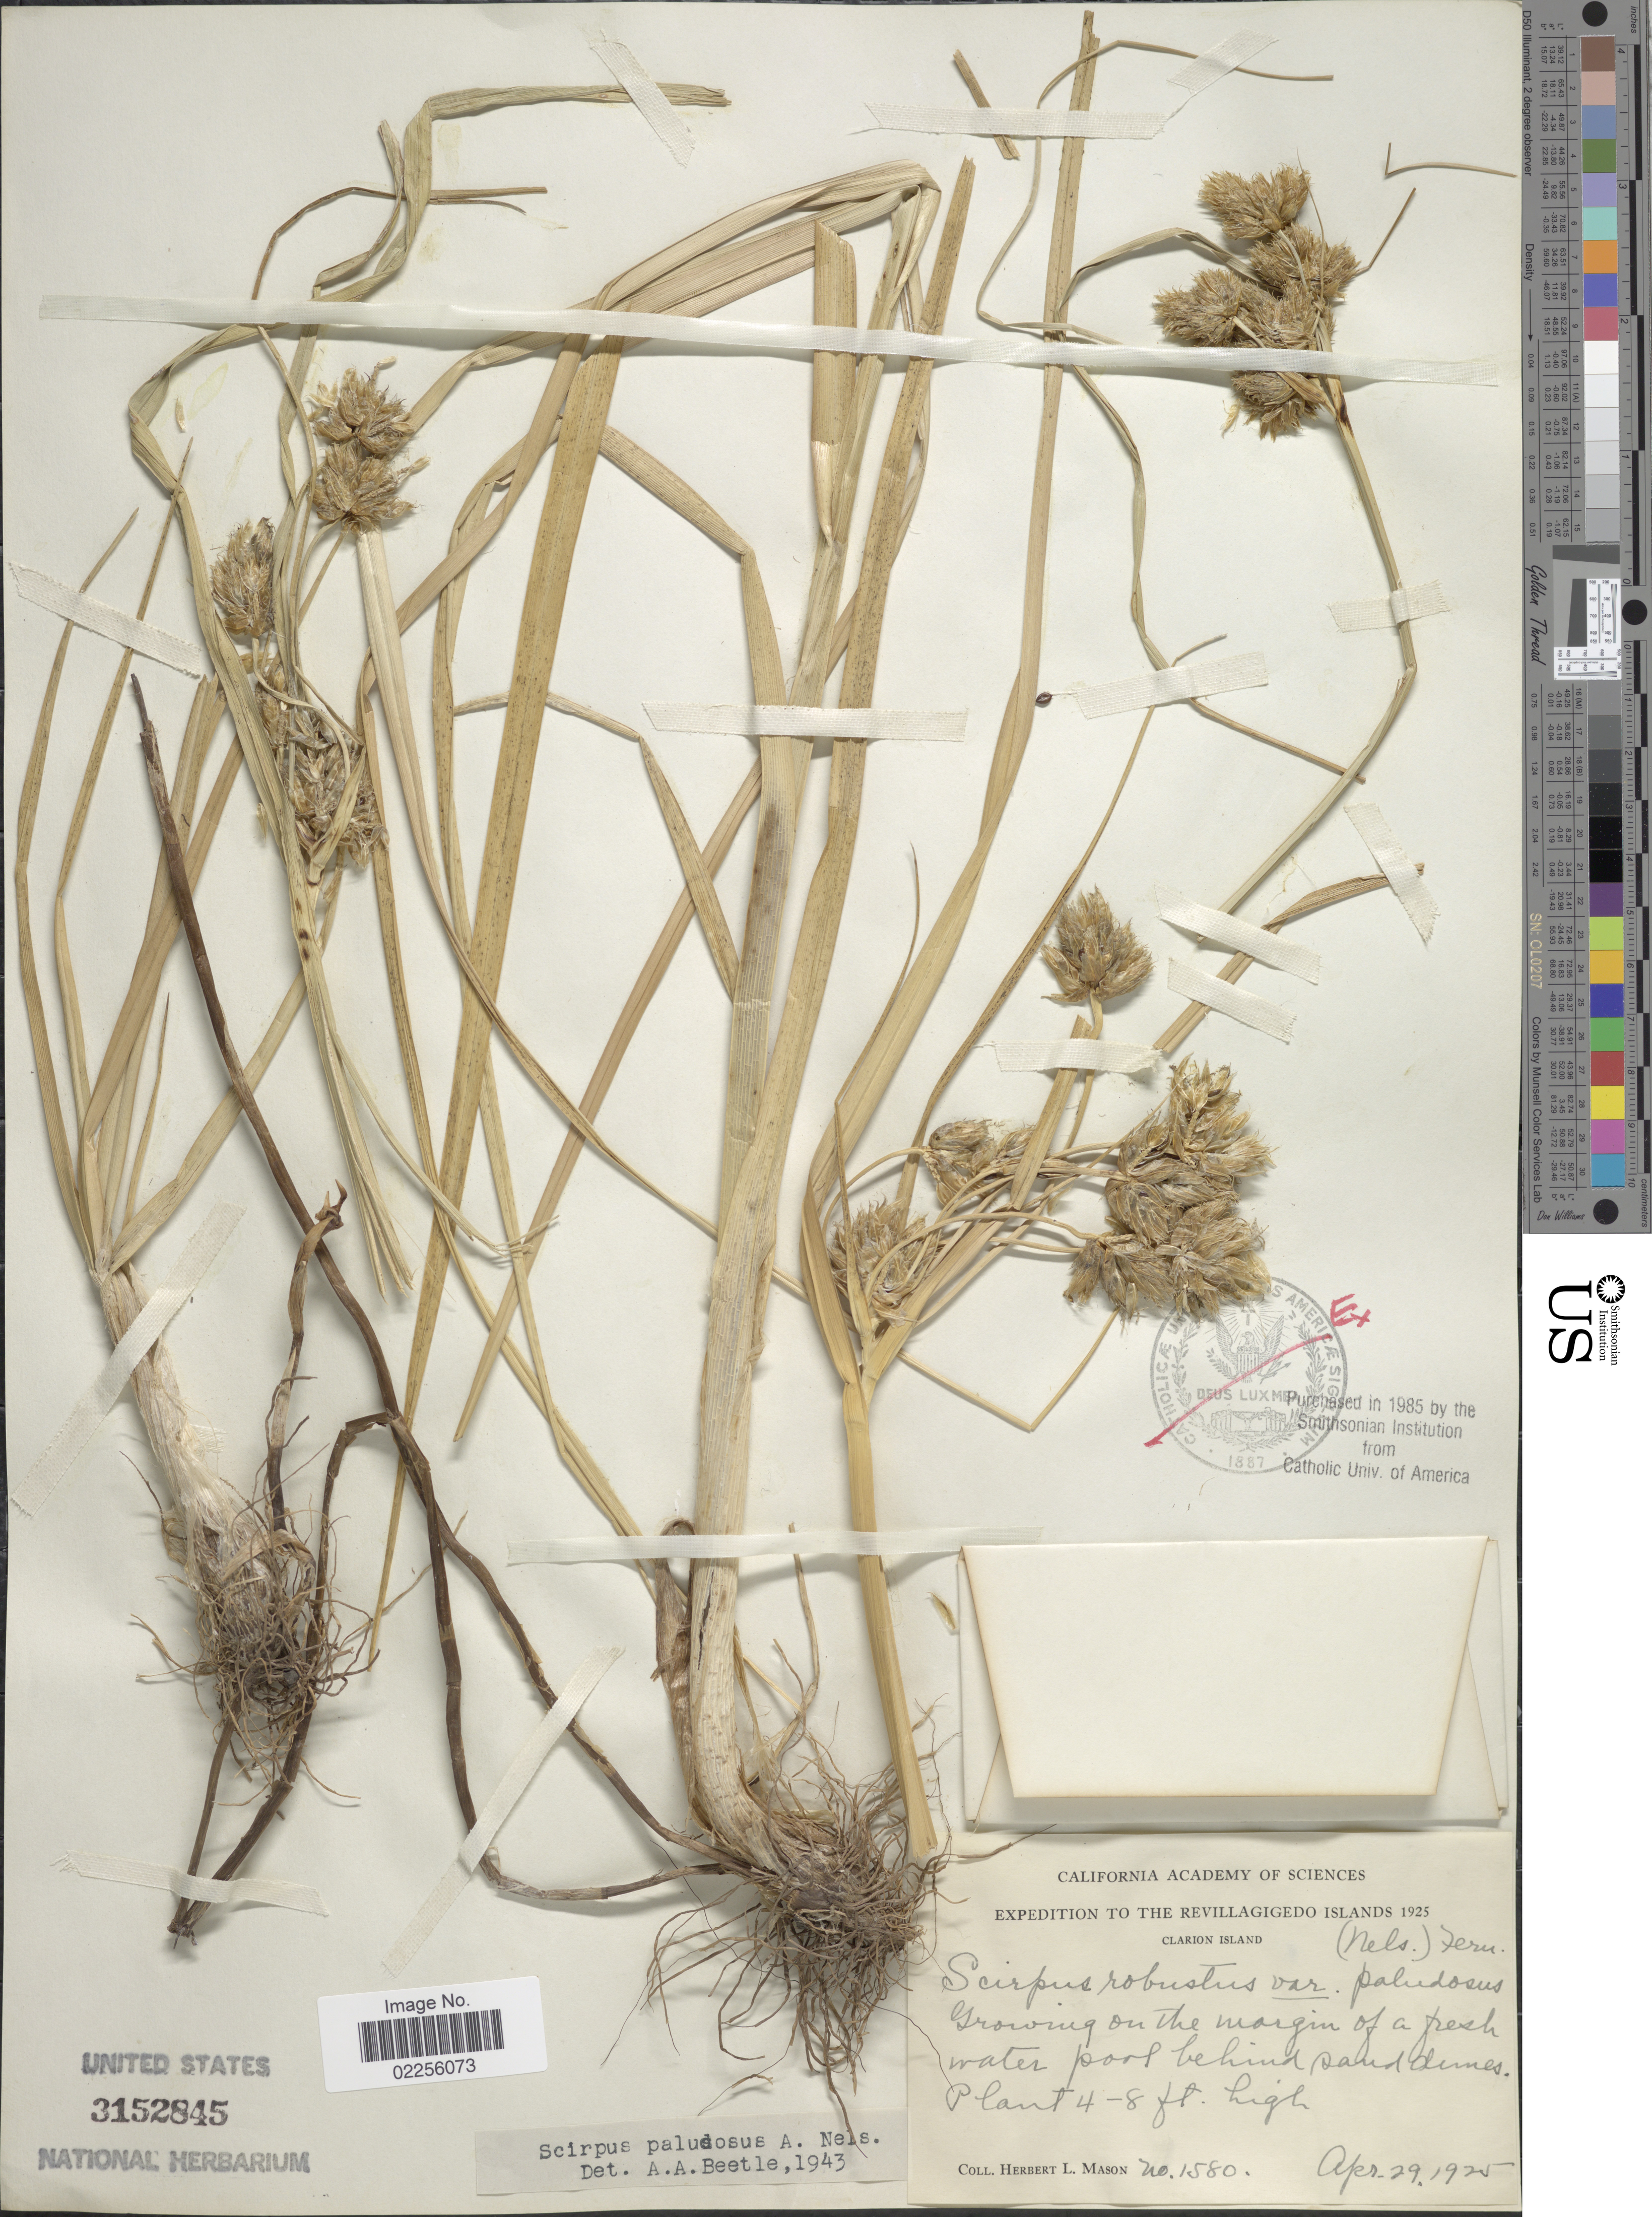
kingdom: Plantae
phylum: Tracheophyta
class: Liliopsida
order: Poales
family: Cyperaceae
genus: Bolboschoenus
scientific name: Bolboschoenus maritimus subsp. paludosus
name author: (A. Nelson) T. Koyama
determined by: Strong, M. T., (US), Smithsonian Institution - National Museum of Natural History (UNITED STATES)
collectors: H. L. Mason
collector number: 1580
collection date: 1925-04-29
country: Mexico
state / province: Colima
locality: The Revillagigedo Islands, Clarion Island, growing on the margin of a fresh water pool behind sand dunes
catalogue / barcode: US 3152845